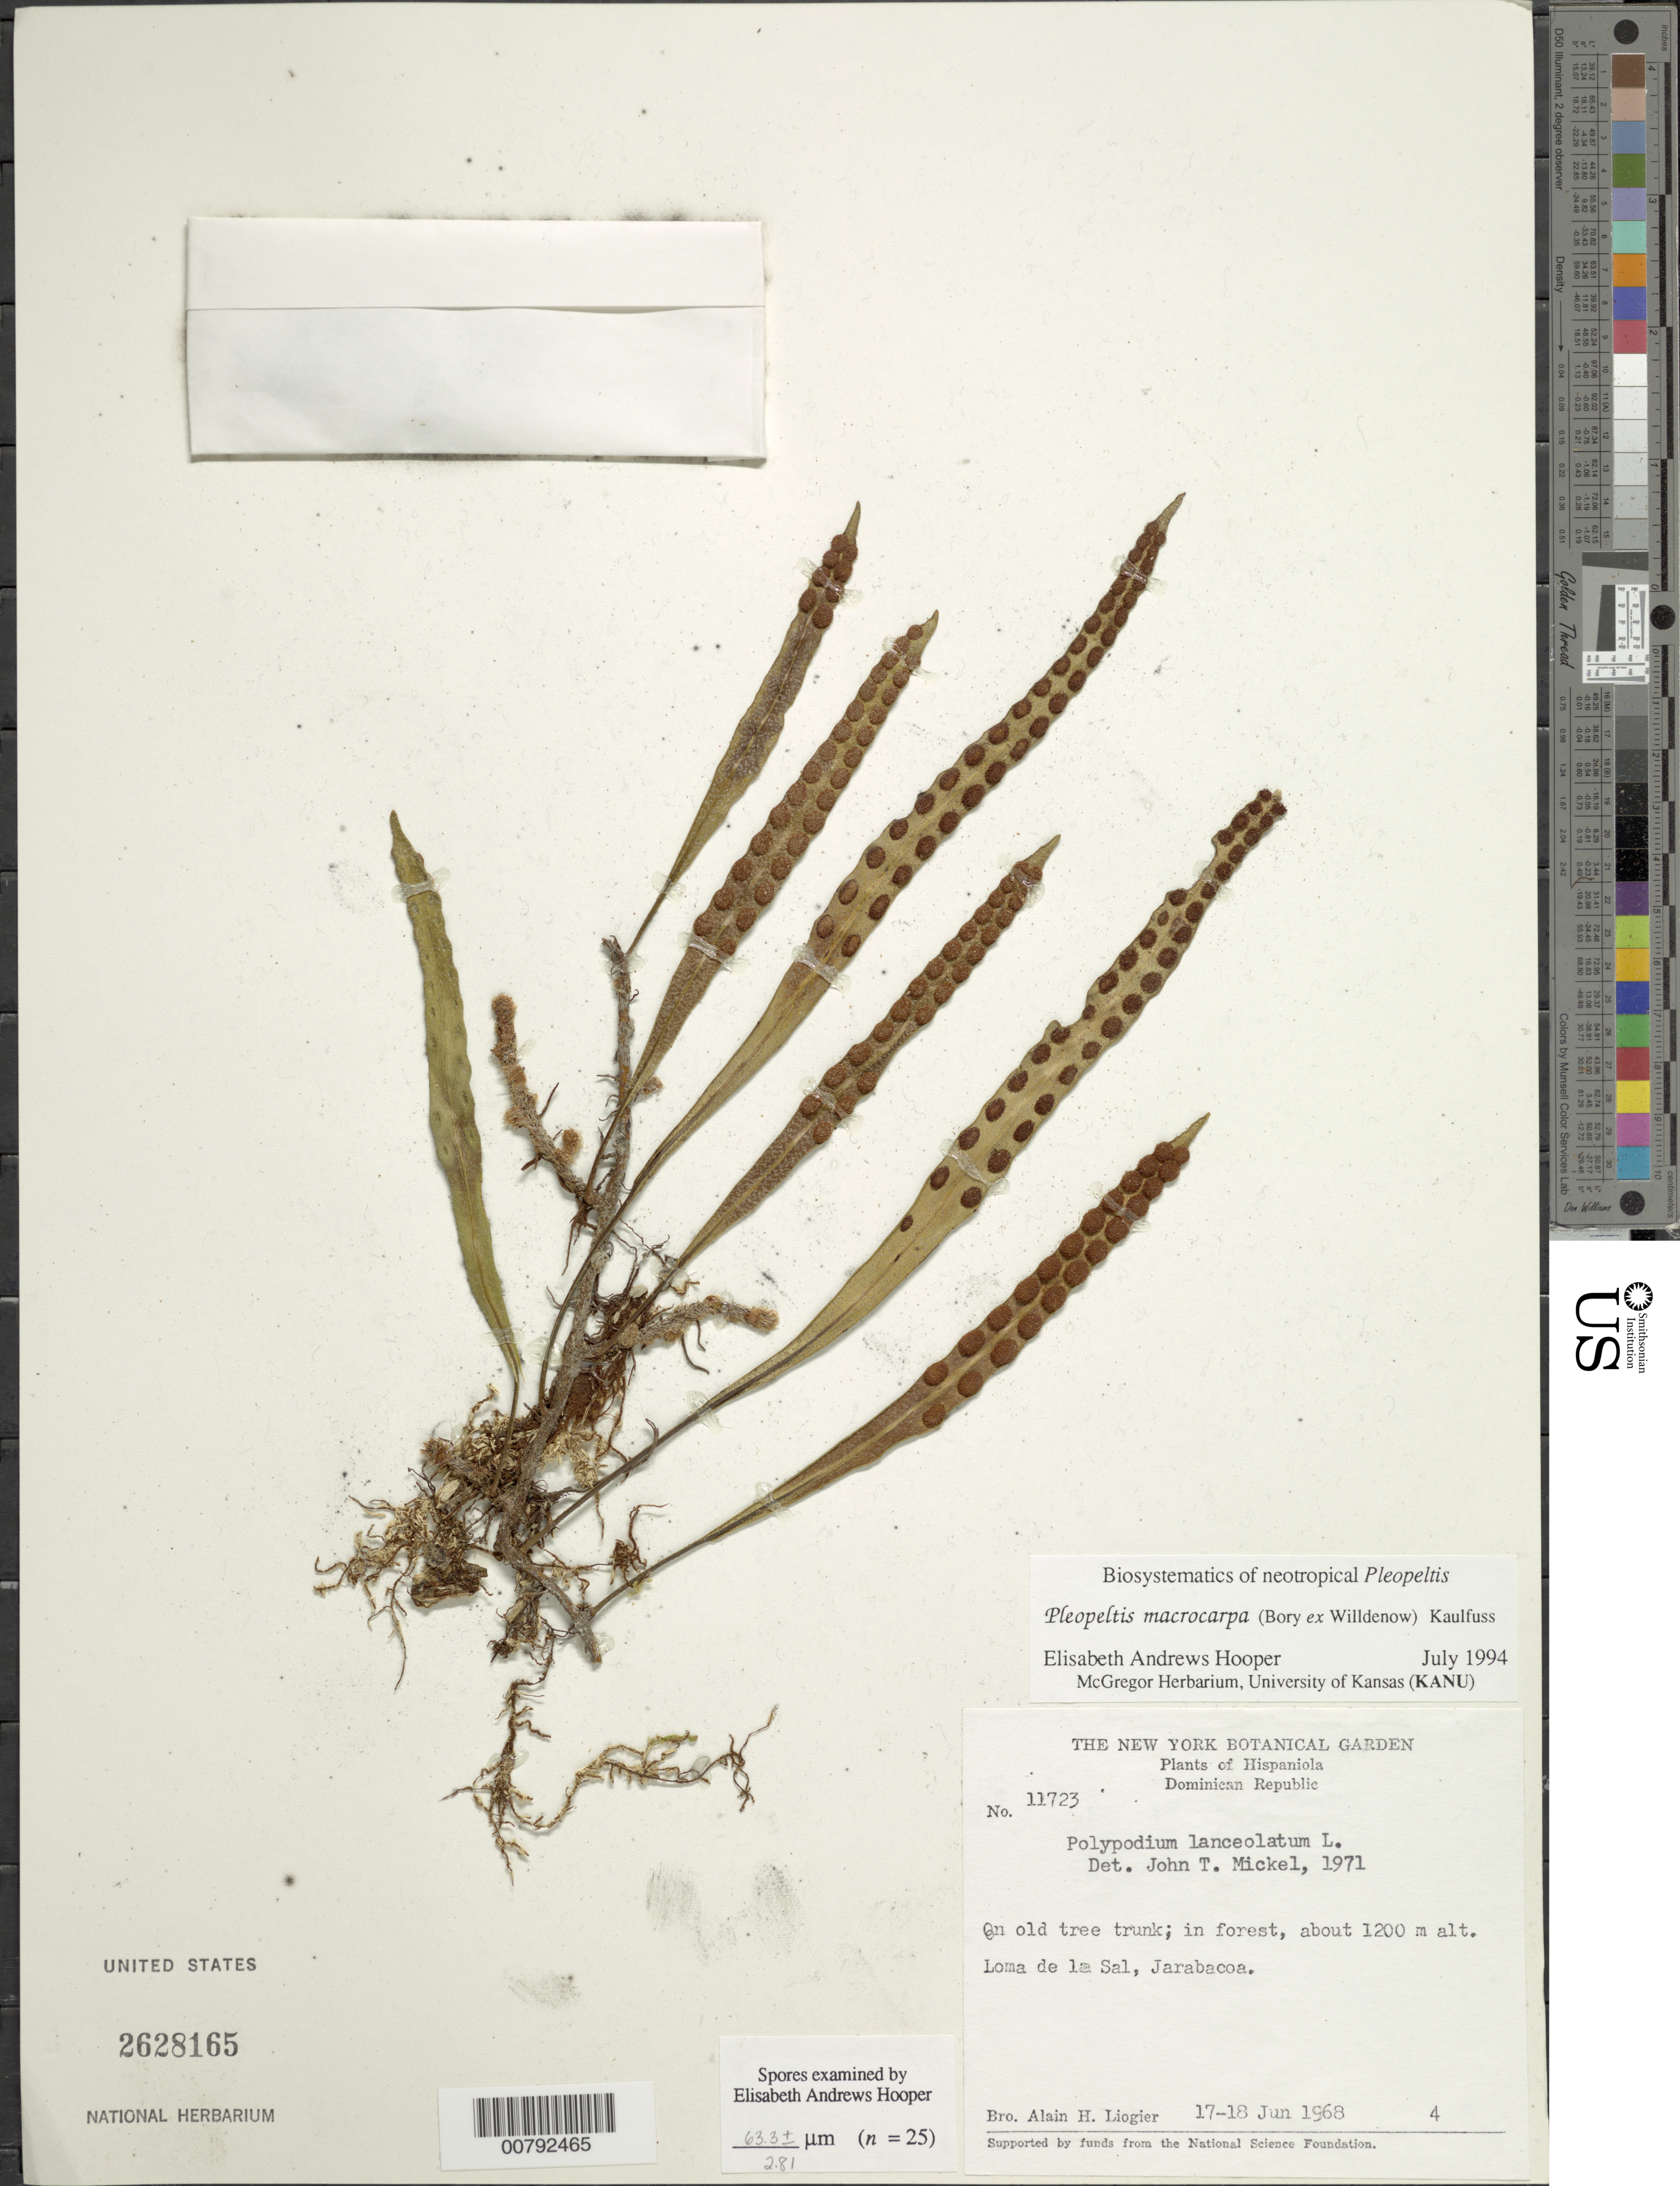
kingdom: Plantae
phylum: Tracheophyta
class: Polypodiopsida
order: Polypodiales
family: Polypodiaceae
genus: Pleopeltis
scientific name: Pleopeltis marginata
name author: A.R. Sm. & Tejero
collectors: A. H. Liogier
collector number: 11723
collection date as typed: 17 Jan 1968 to 18 Jan 1968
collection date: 1968-01-17/1968-01-18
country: Dominican Republic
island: Hispaniola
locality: Loma de la Sal, Jarabacoa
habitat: Forest, on old tree trunk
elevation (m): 1200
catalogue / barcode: US 2628165